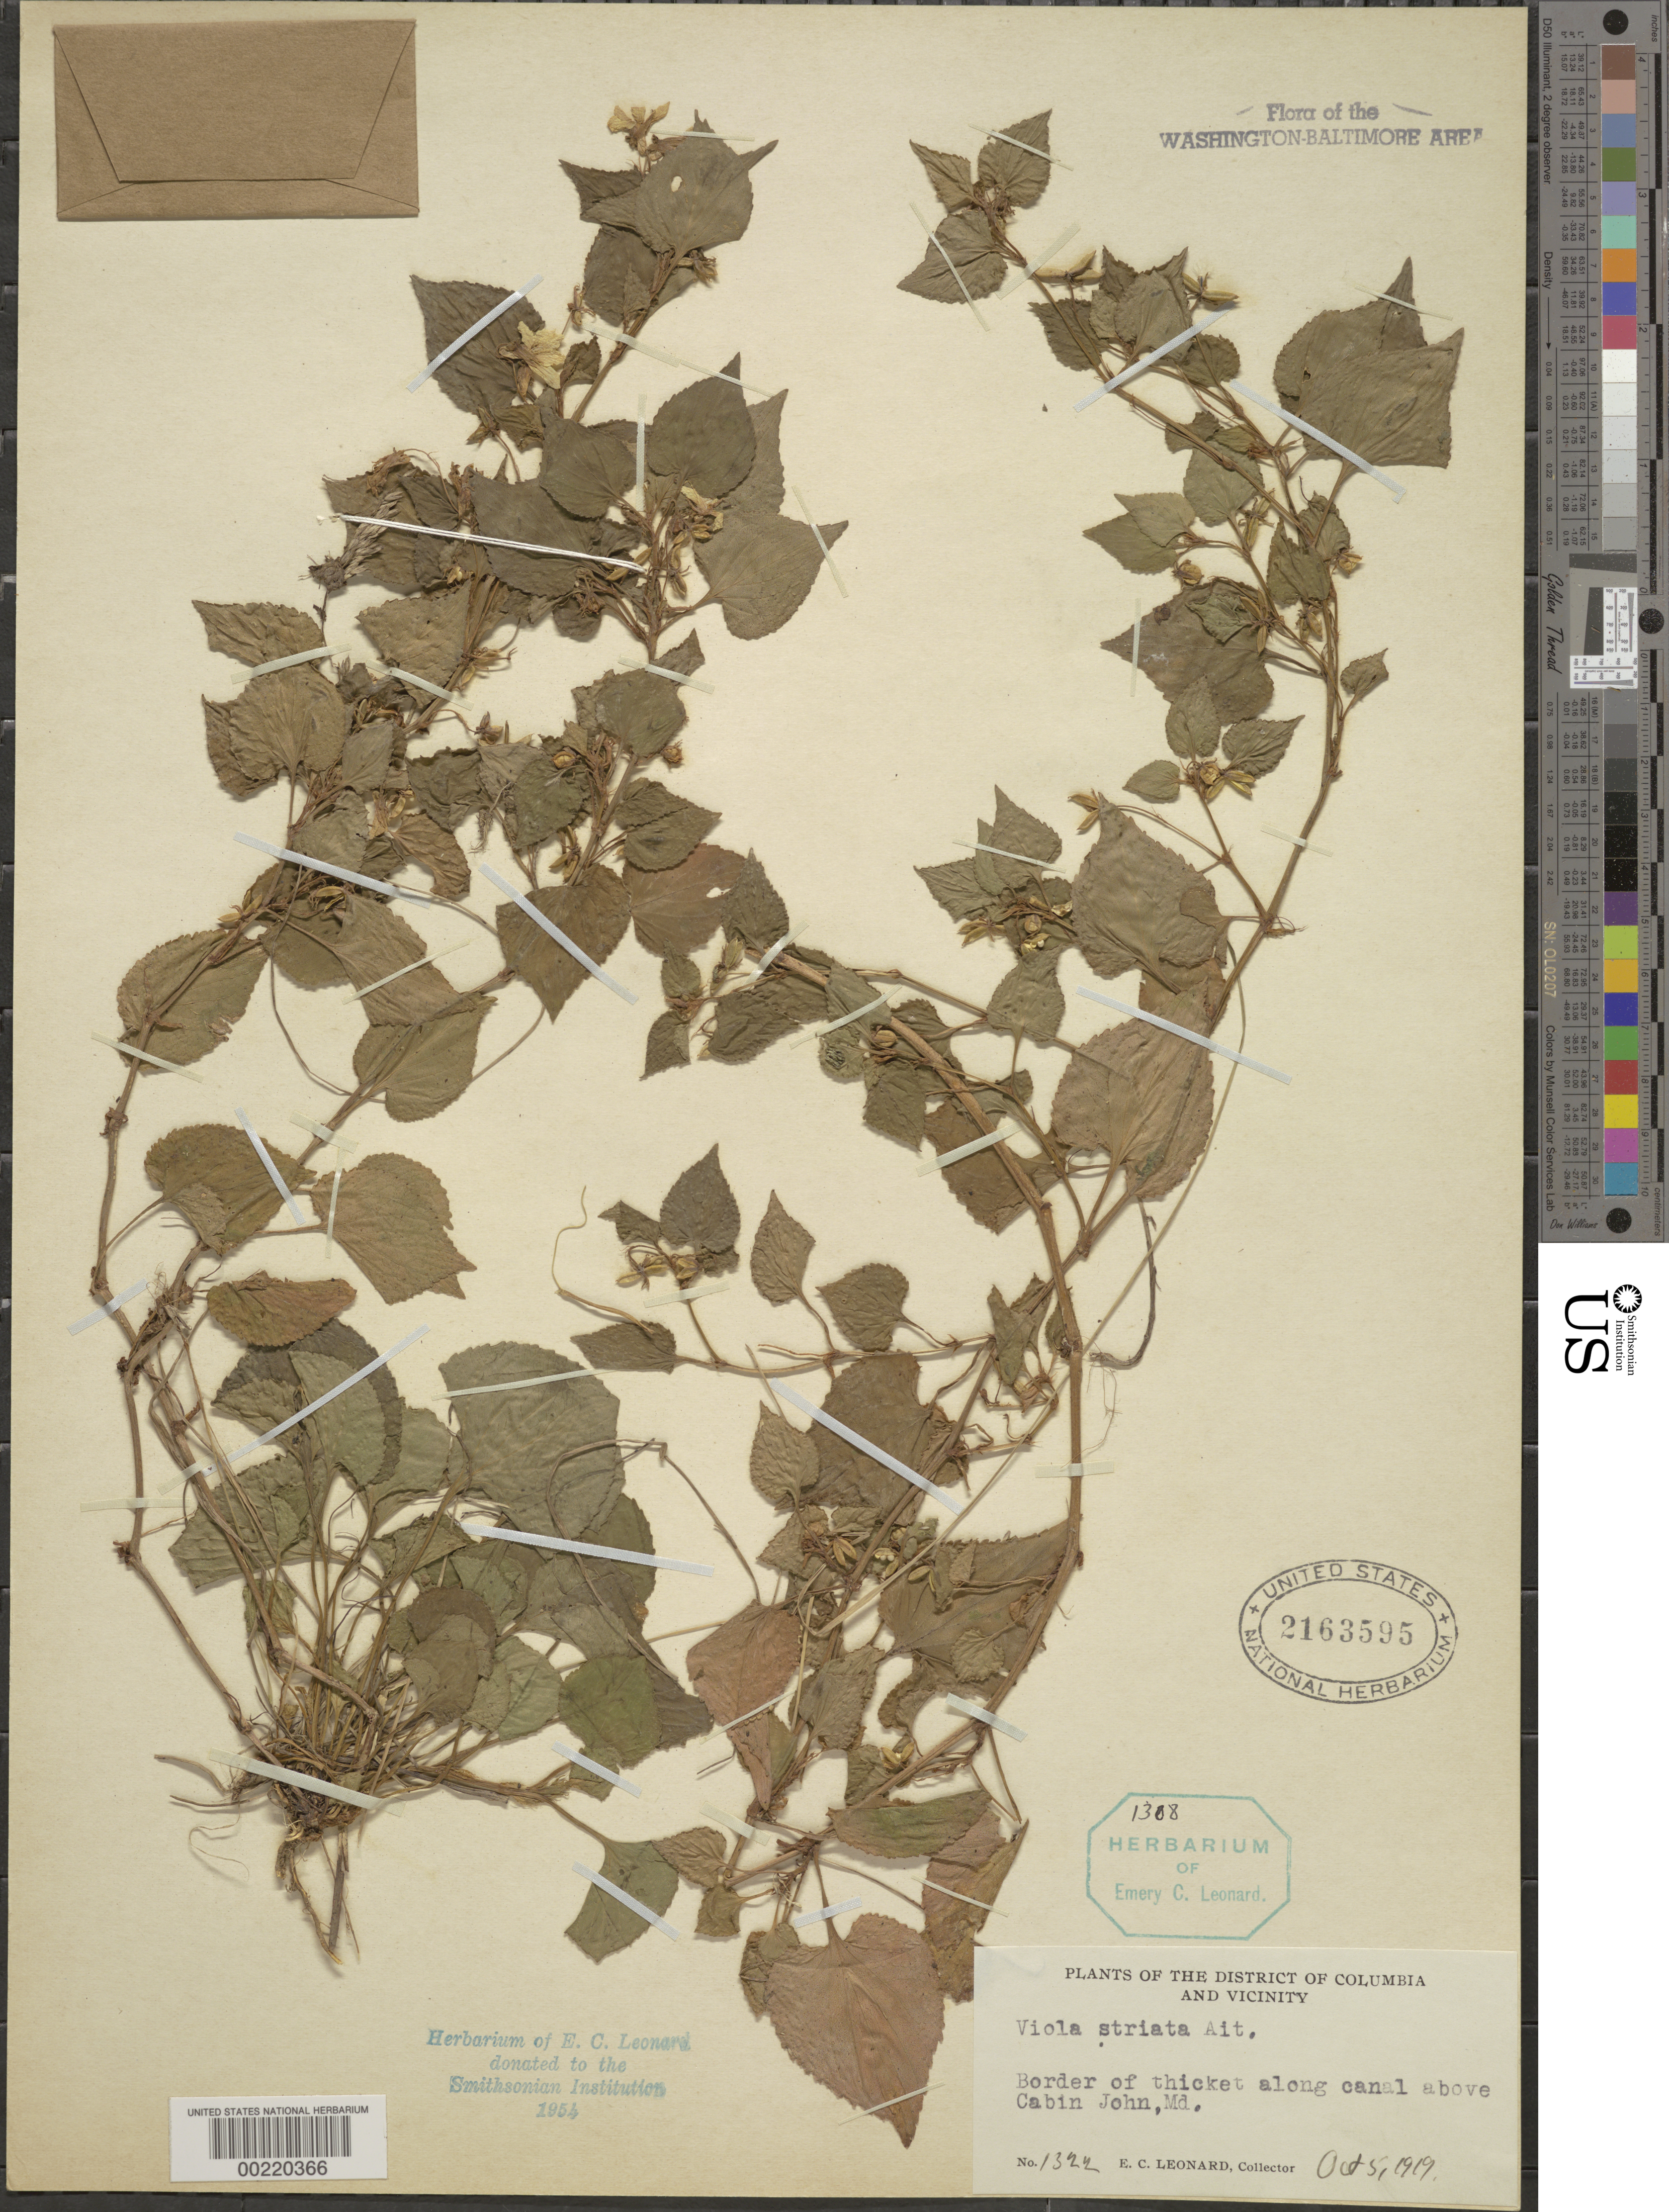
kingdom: Plantae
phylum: Tracheophyta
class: Magnoliopsida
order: Malpighiales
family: Violaceae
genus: Viola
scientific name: Viola striata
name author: Aiton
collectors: E. C. Leonard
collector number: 1322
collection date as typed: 05 Oct 1919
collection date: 1919-10-05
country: United States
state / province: Maryland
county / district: Montgomery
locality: C. & O. Canal above Cabin John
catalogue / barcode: US 2163595